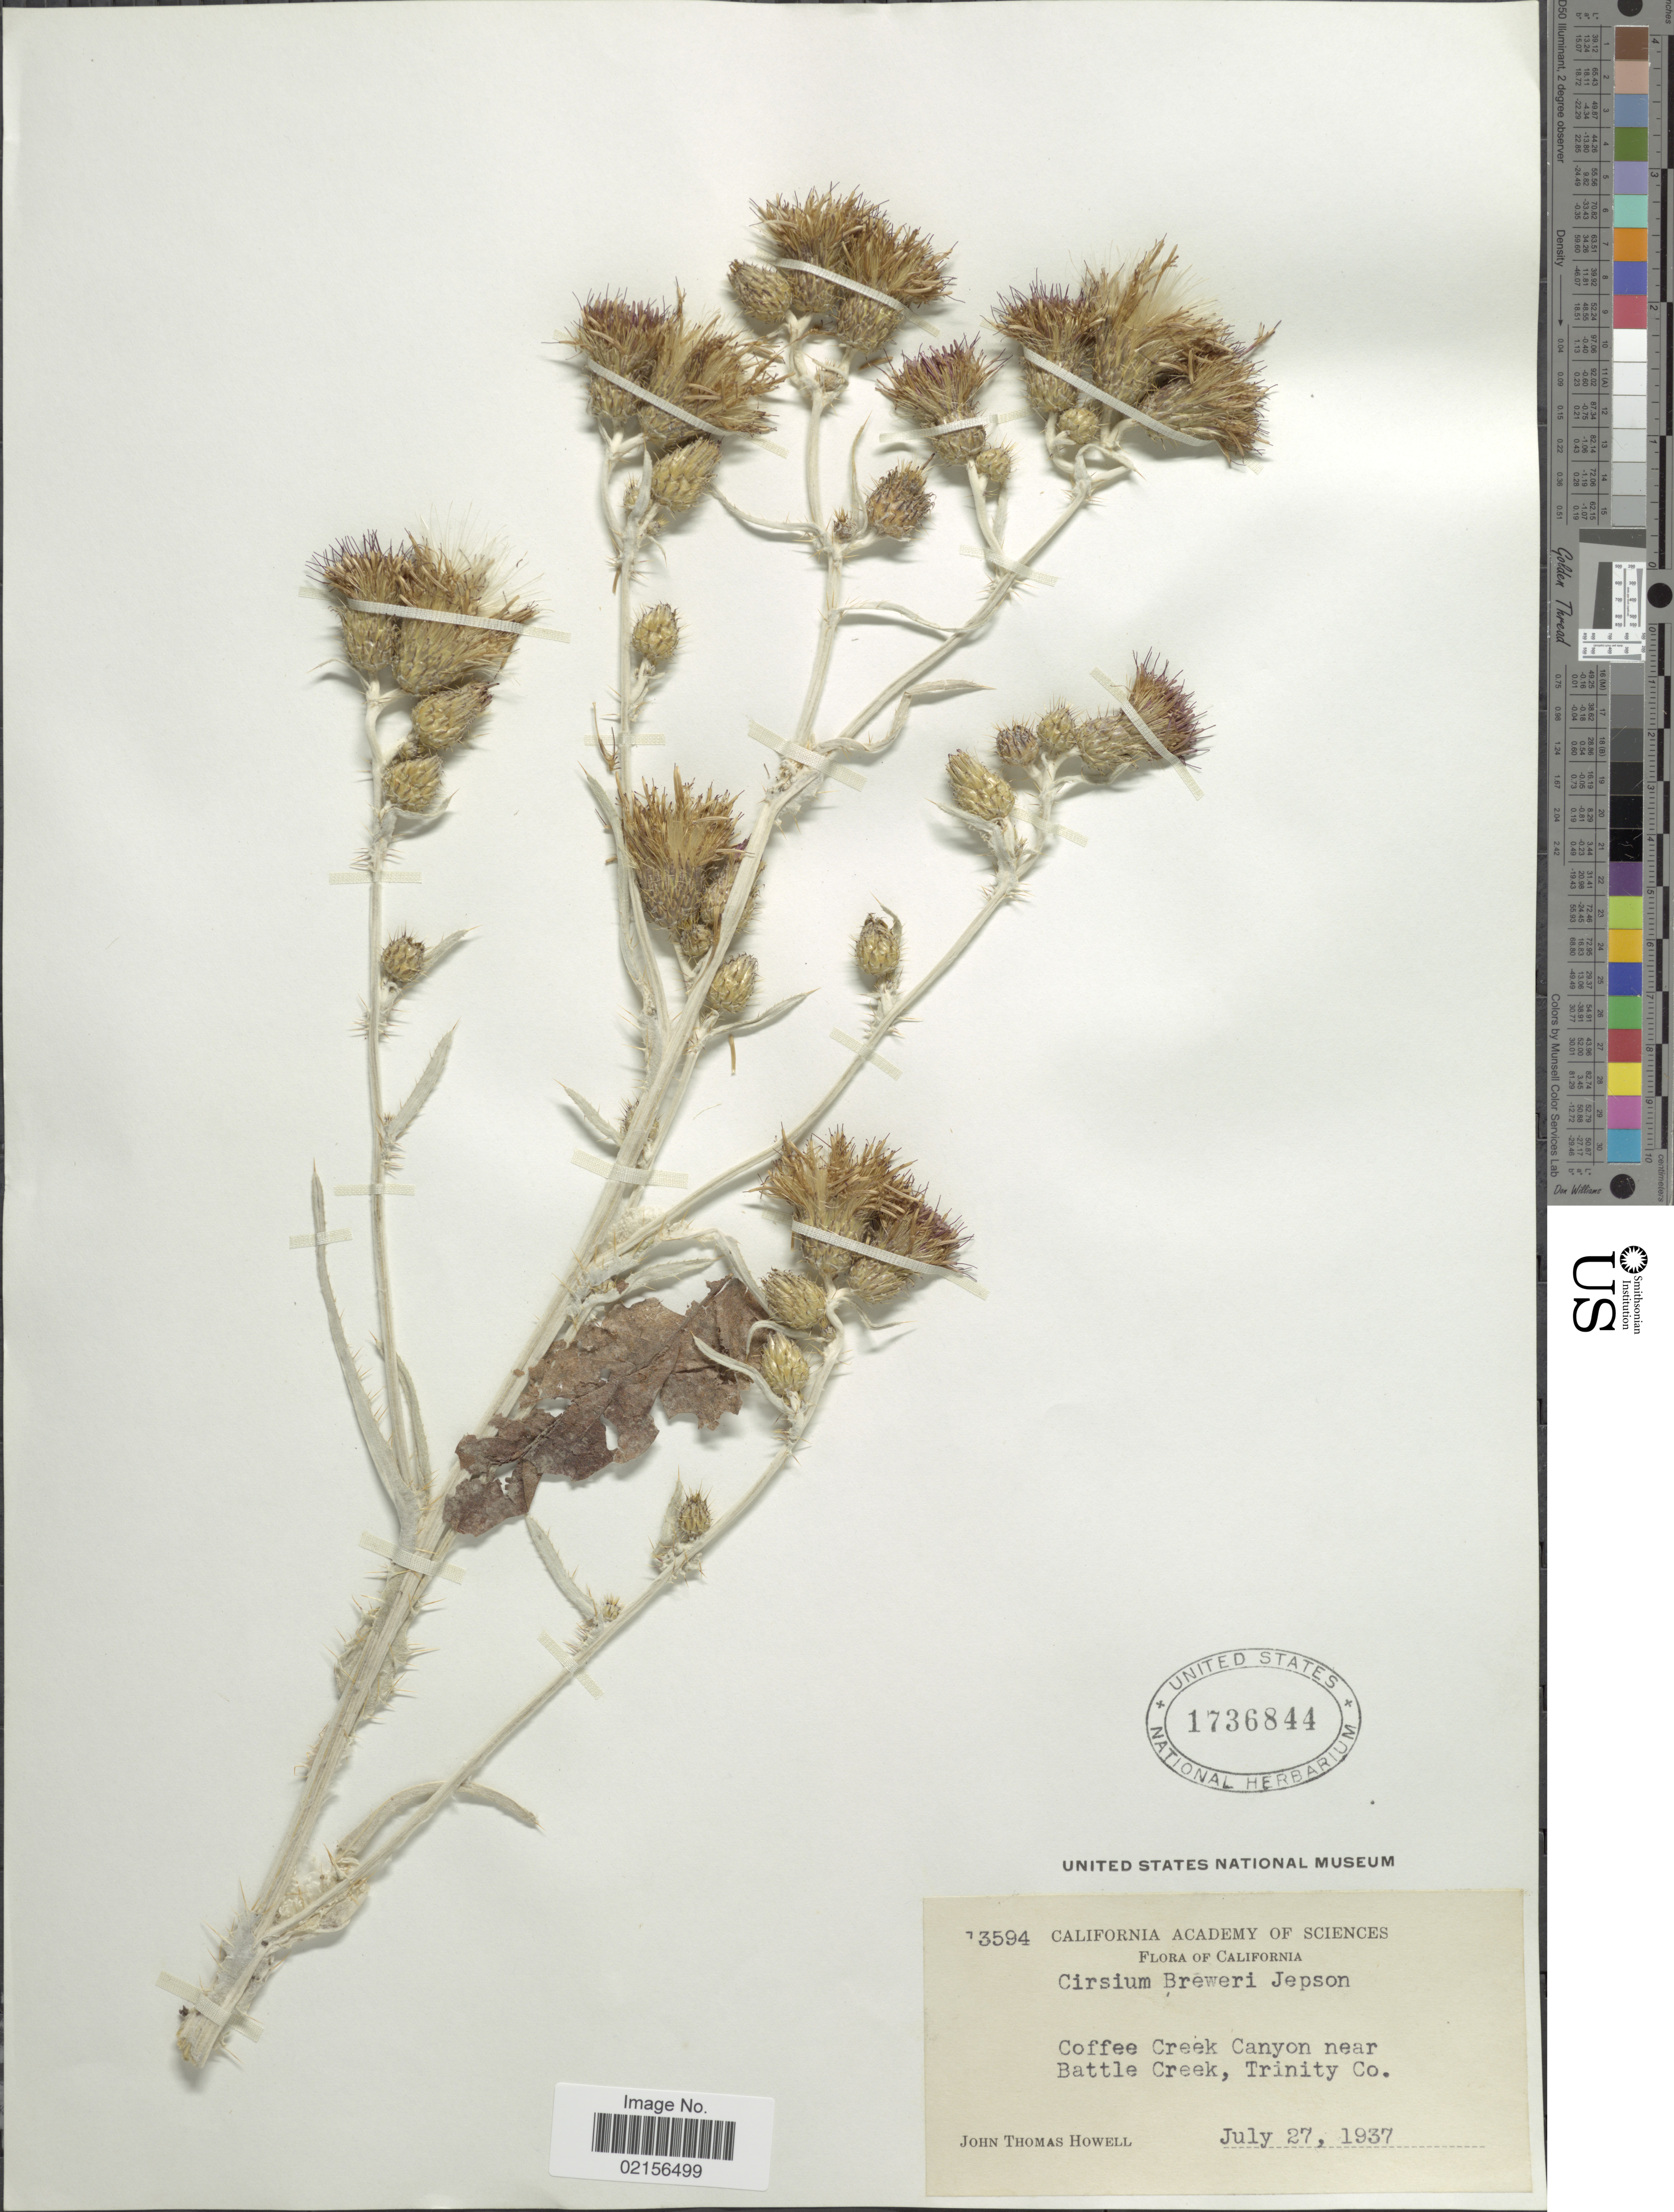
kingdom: Plantae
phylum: Tracheophyta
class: Magnoliopsida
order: Asterales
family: Asteraceae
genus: Cirsium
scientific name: Cirsium breweri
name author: (A. Gray) Jeps.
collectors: J. T. Howell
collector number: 13594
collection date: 1937-07-27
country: United States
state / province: California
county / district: Trinity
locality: Coffee Creek Canyon near Battle Creek, Trinity Co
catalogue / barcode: US 1736844